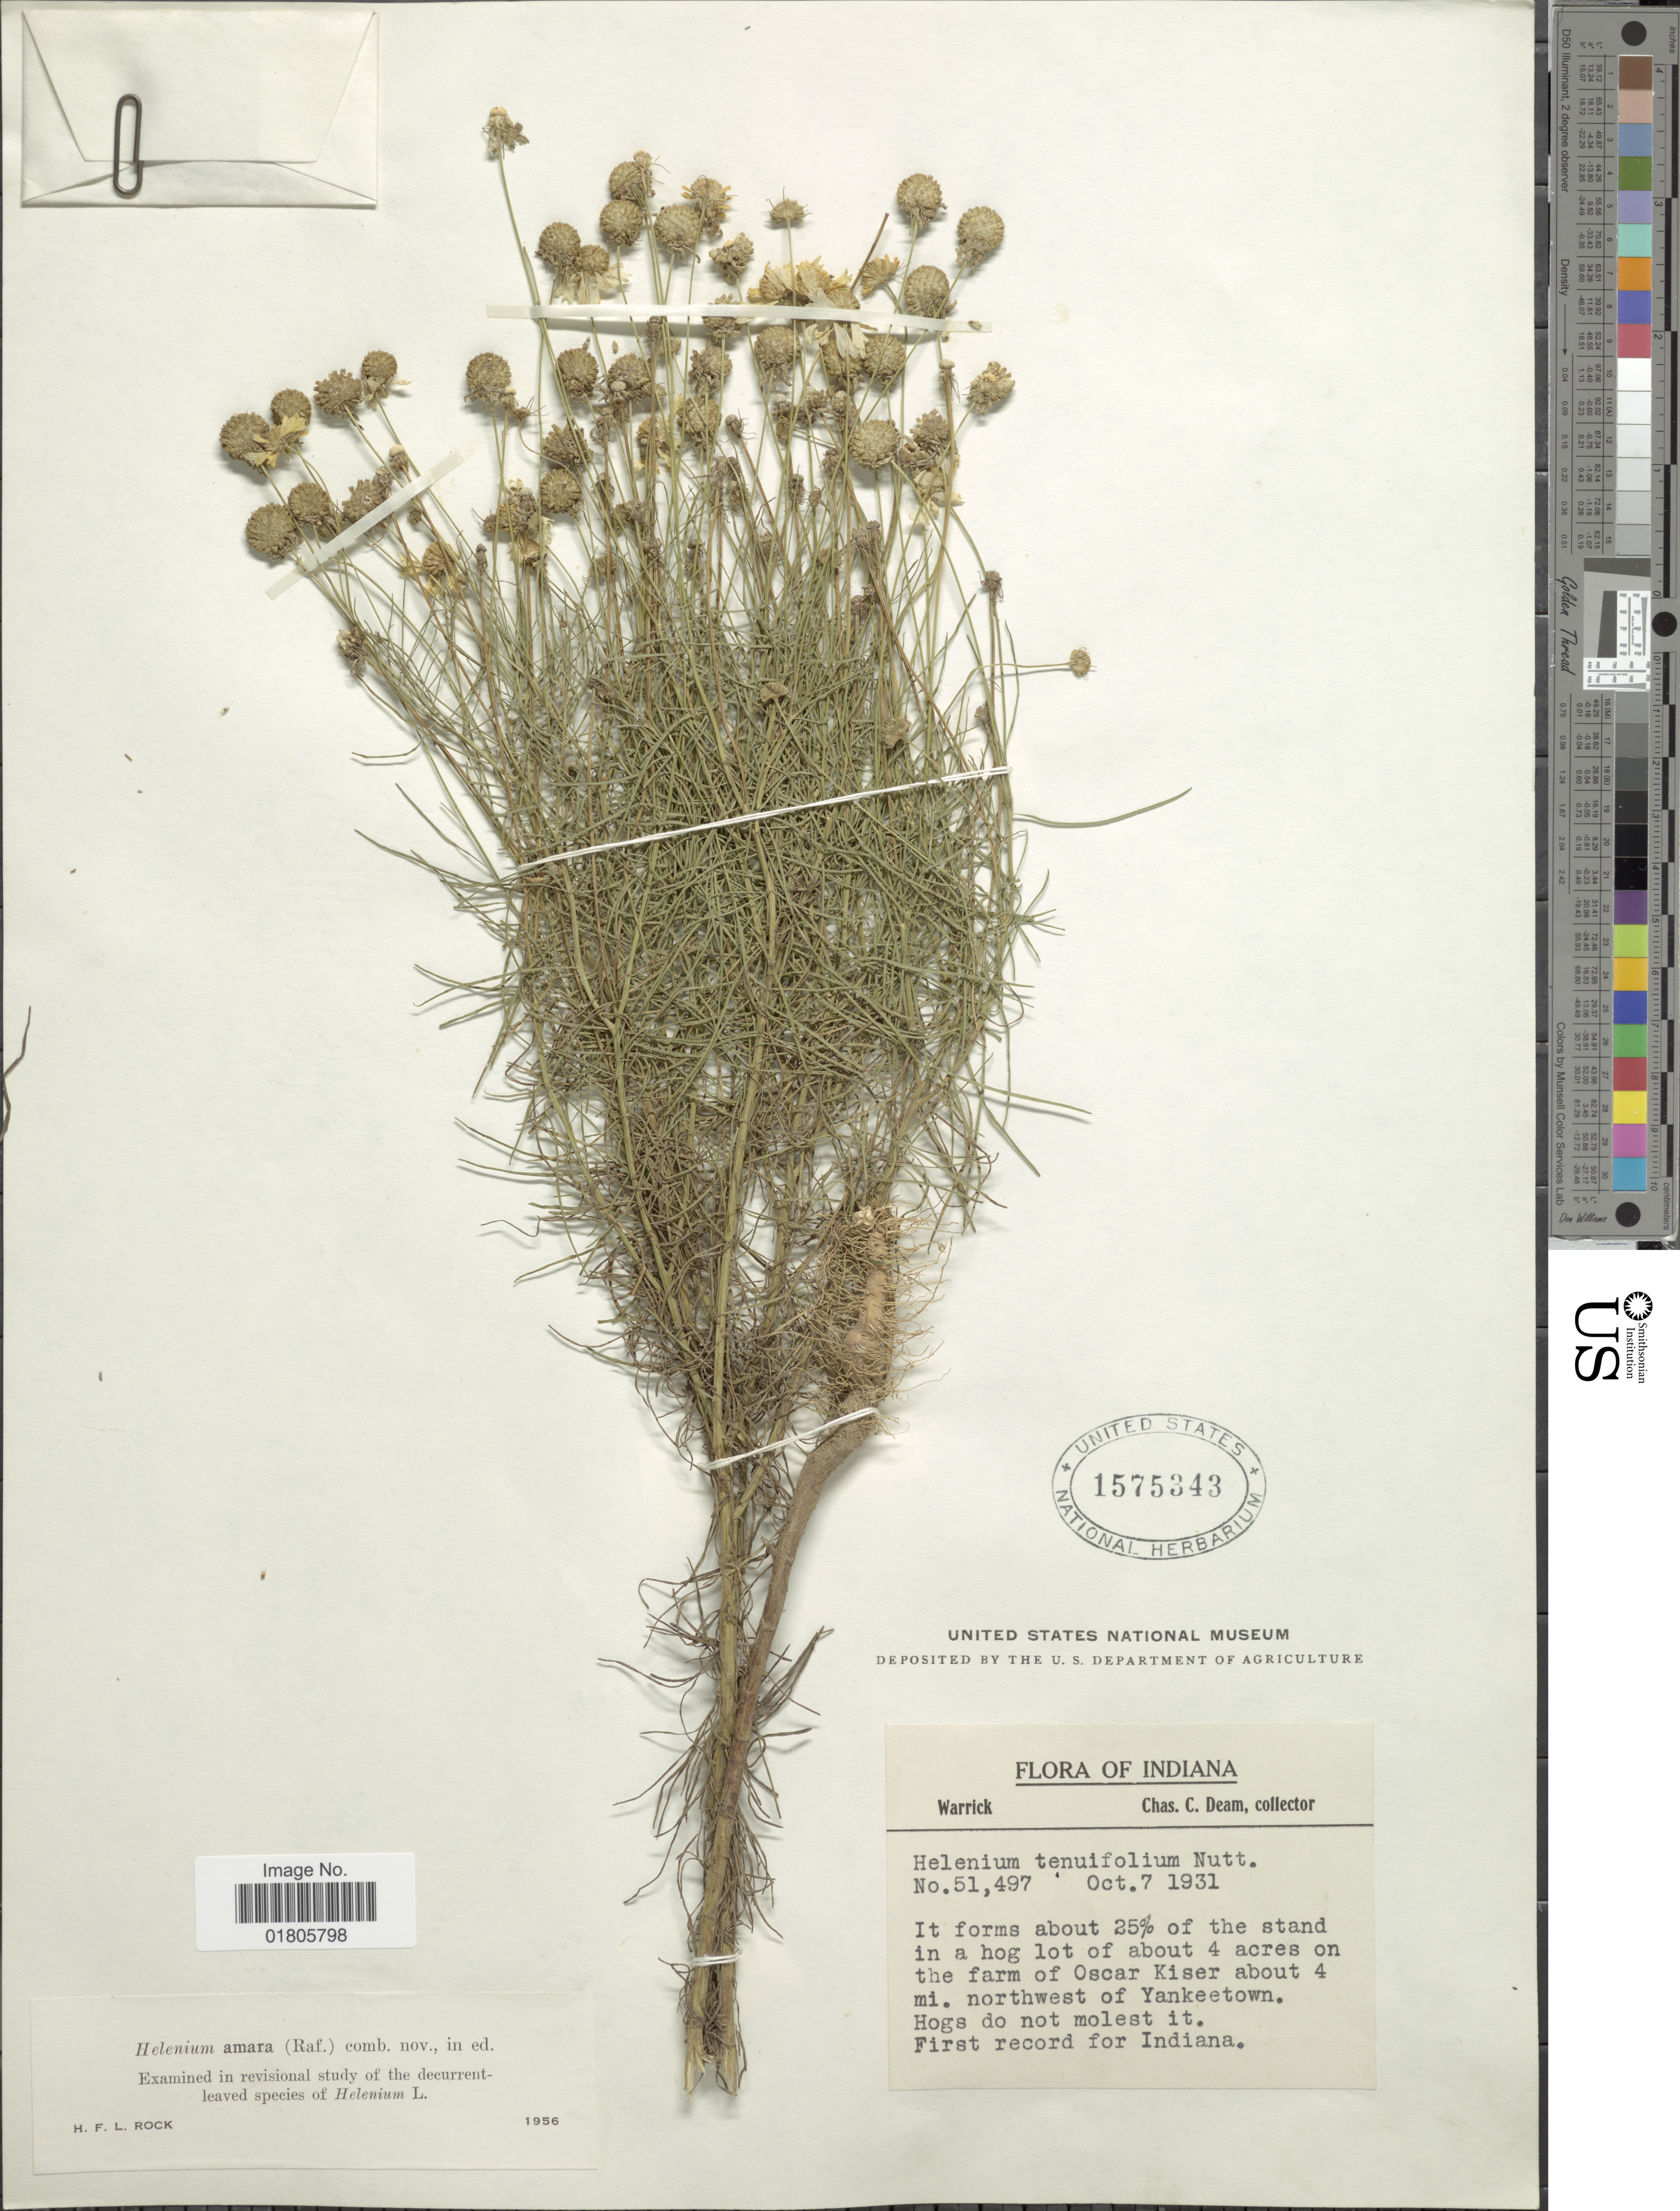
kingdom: Plantae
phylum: Tracheophyta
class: Magnoliopsida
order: Asterales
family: Asteraceae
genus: Helenium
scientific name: Helenium amarum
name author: (Raf.) H. Rock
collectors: C. C. Deam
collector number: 51497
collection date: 1931-10-07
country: United States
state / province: Indiana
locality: About 4 acres on the farm of Oscar kiser about 4 mi. northwest of Yankeetown.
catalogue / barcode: US 1575343